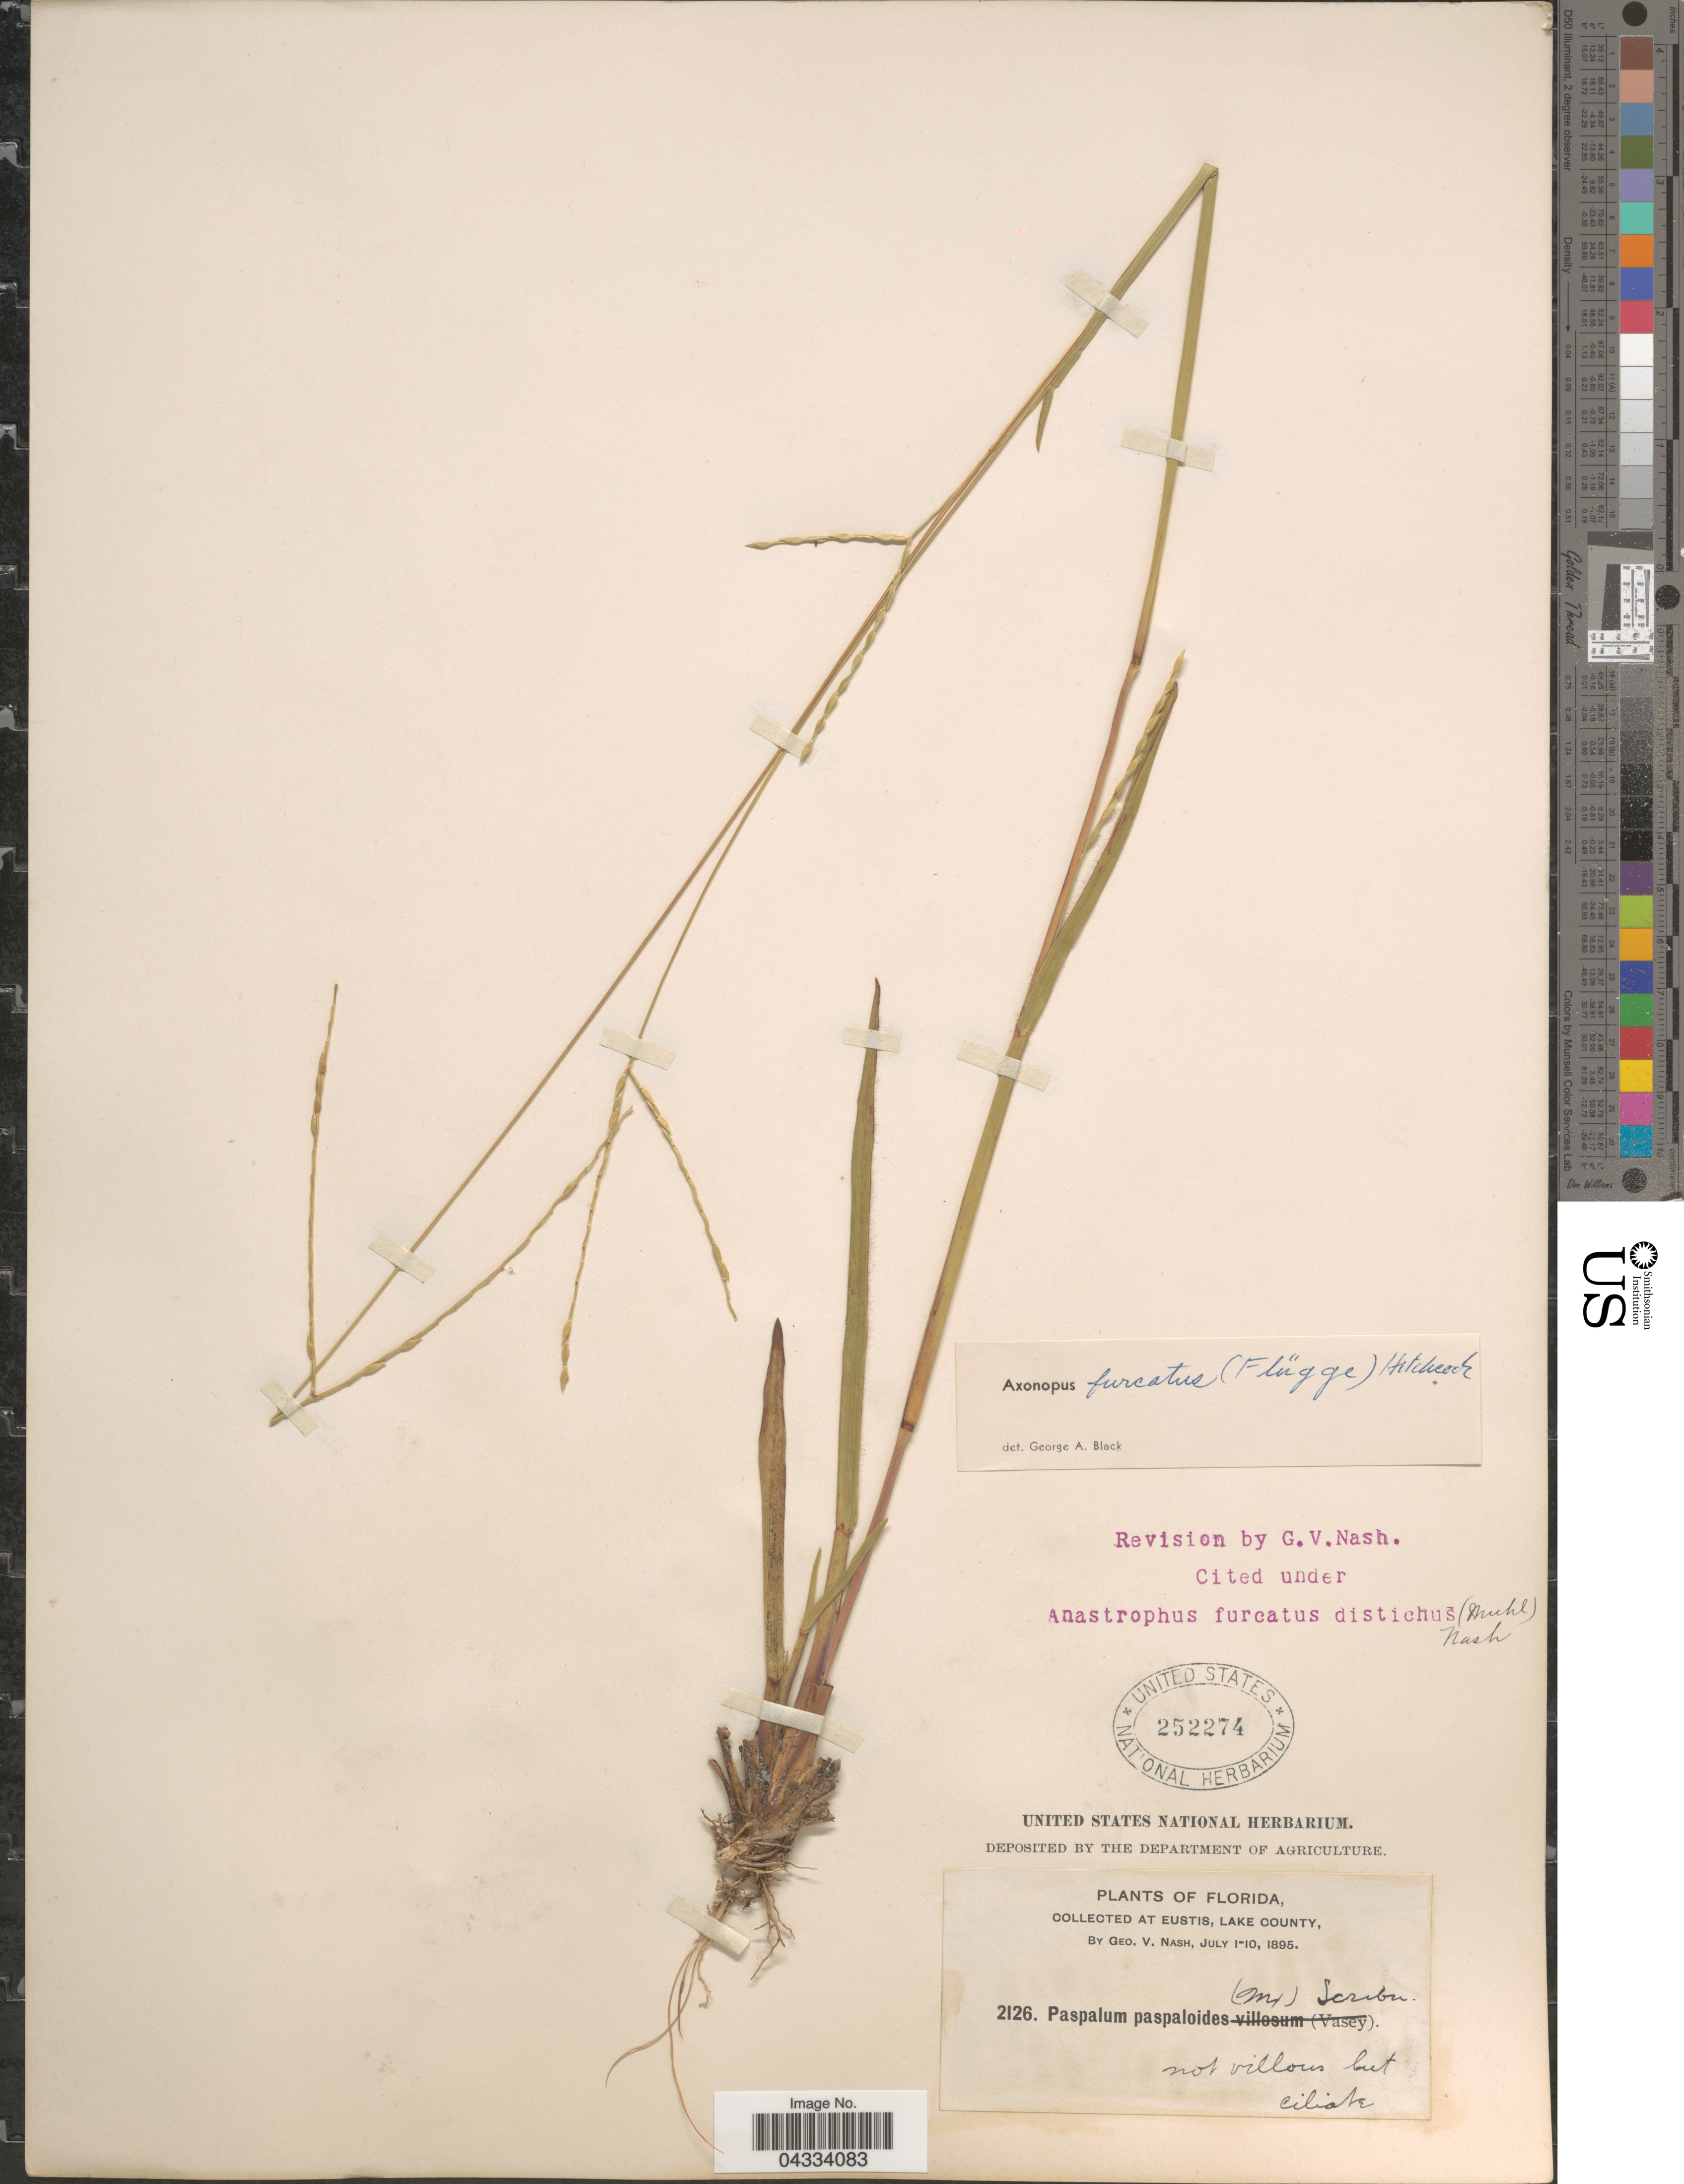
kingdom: Plantae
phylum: Tracheophyta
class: Liliopsida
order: Poales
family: Poaceae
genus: Axonopus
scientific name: Axonopus furcatus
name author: (Flüggé) Hitchc.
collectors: G. V. Nash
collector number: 2126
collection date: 1895-07-01/1895-07-10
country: United States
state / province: Florida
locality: At Eustis, Lake County.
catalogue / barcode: US 252274